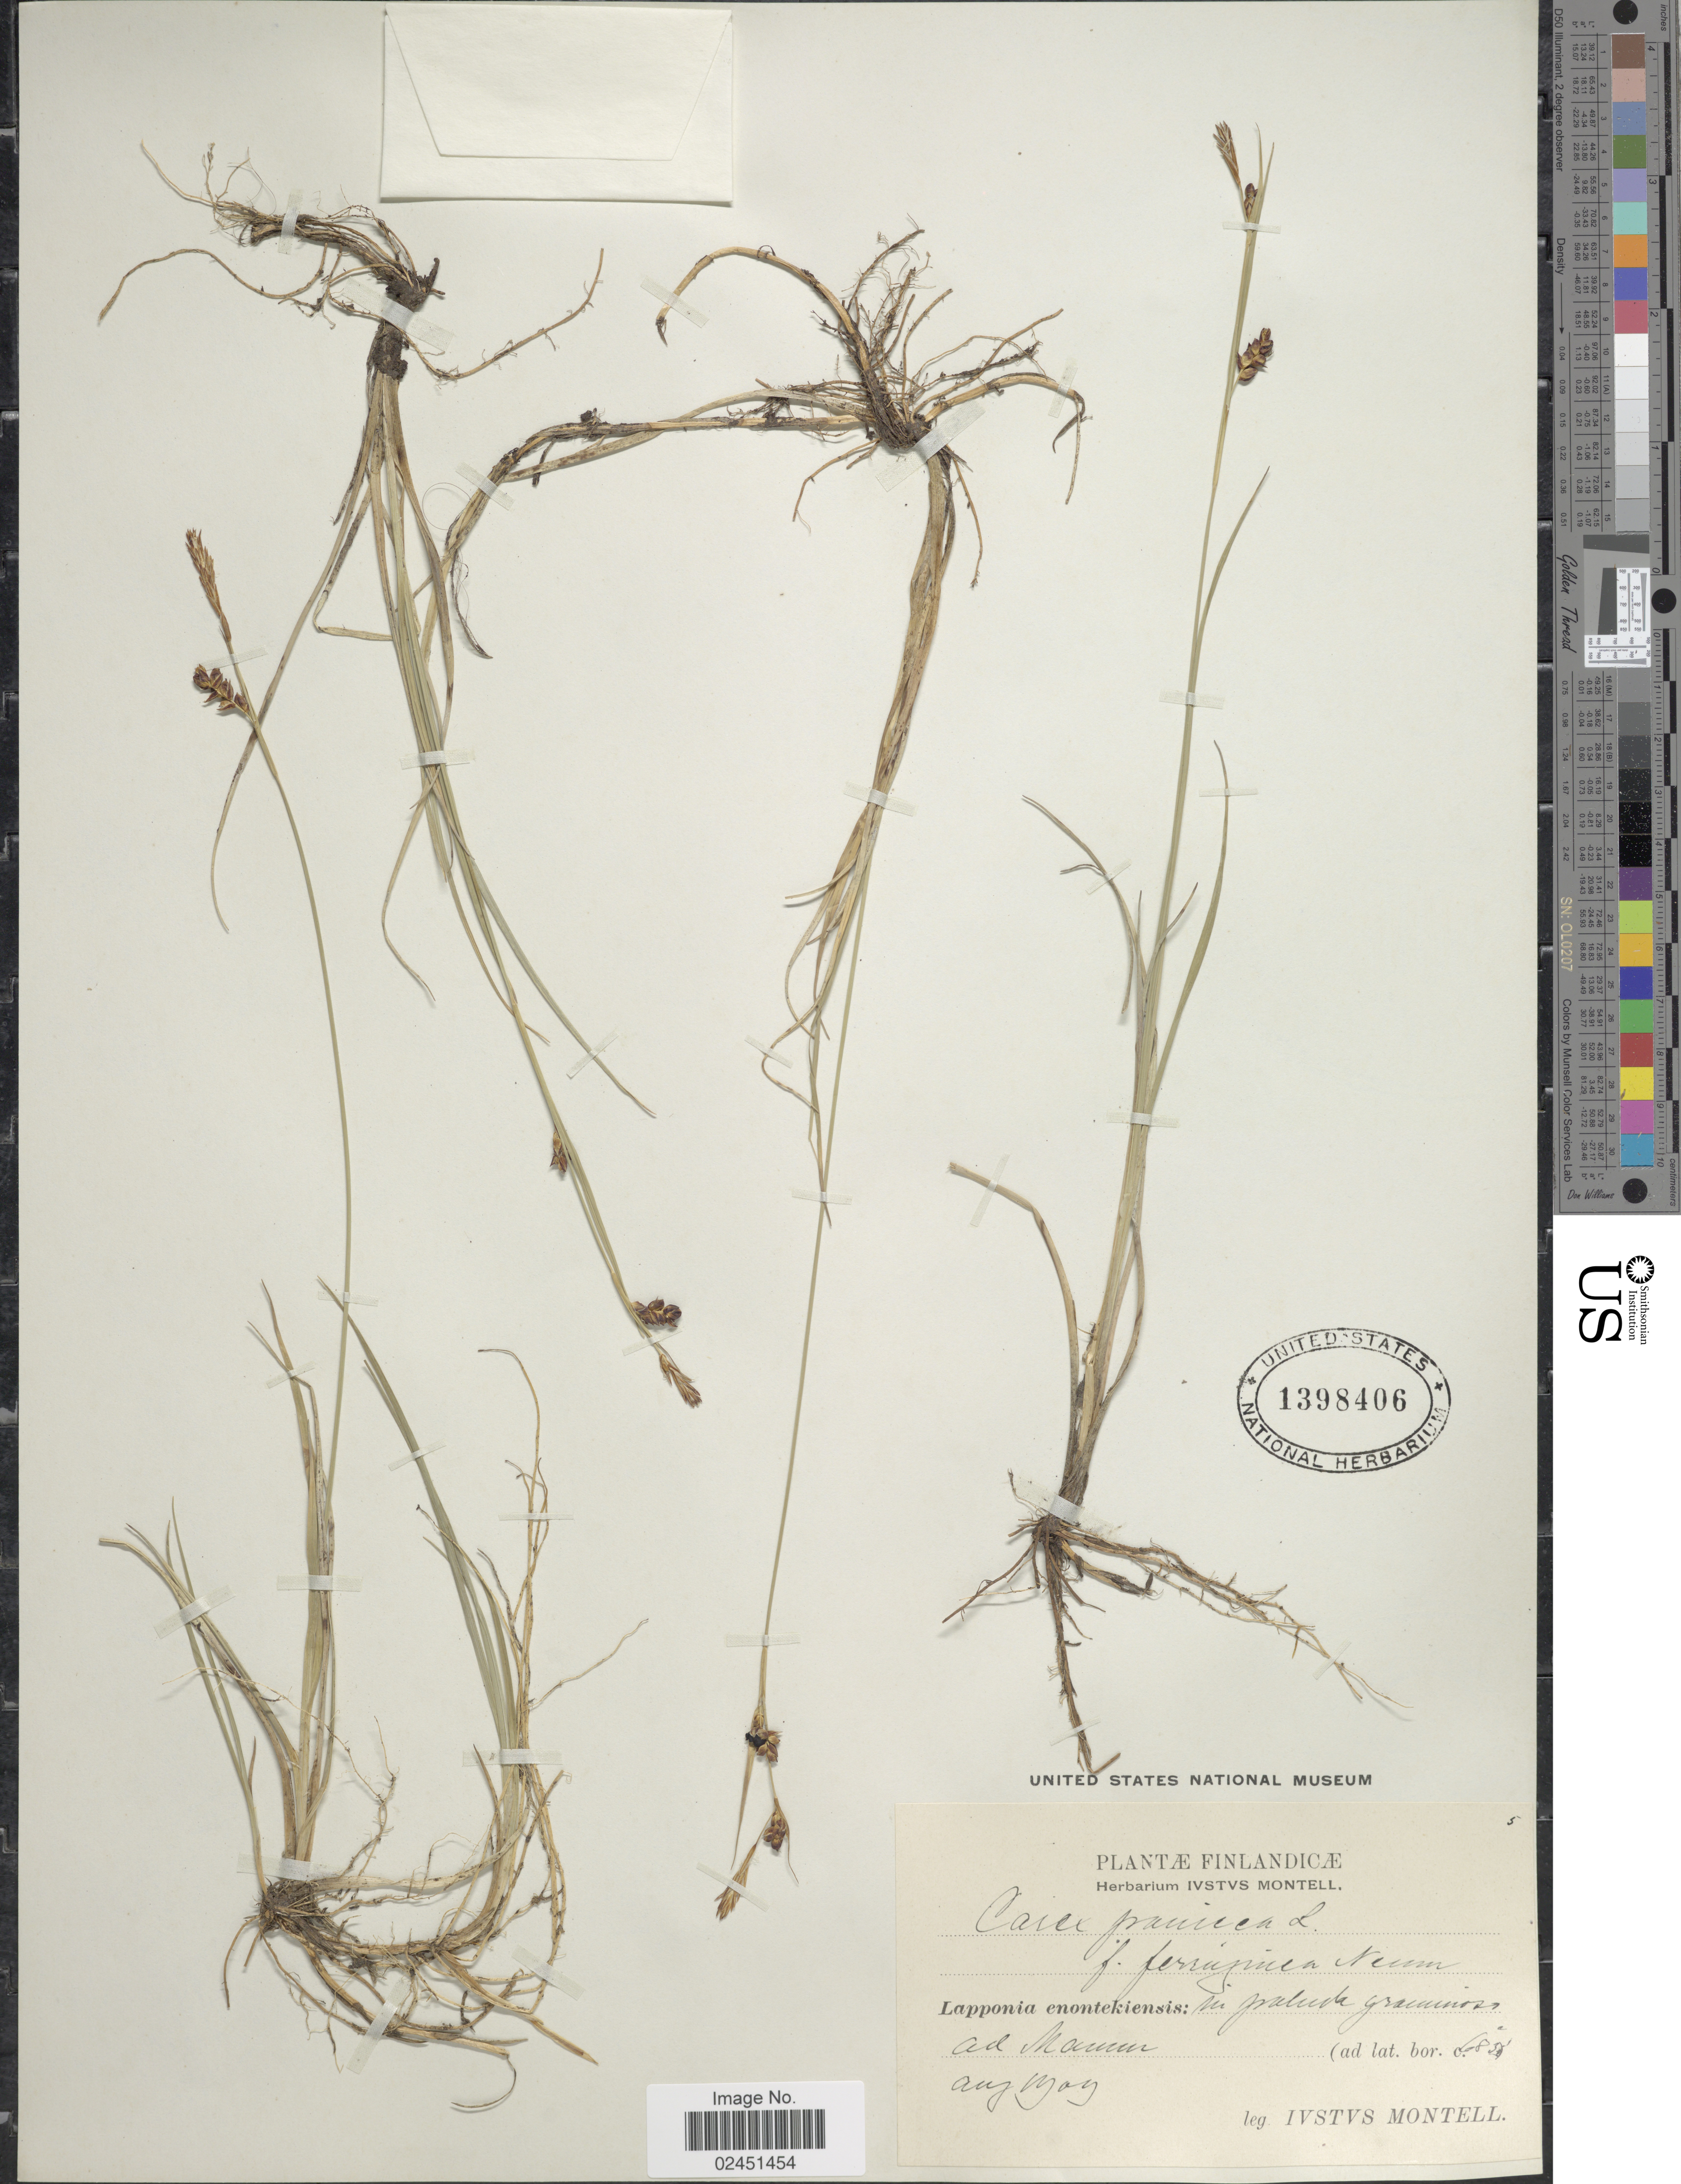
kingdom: Plantae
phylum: Tracheophyta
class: Liliopsida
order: Poales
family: Cyperaceae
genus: Carex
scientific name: Carex panicea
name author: L.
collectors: I. Montell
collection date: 1909-08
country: Finland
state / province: Uusimaa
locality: Maunu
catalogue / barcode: US 1398406